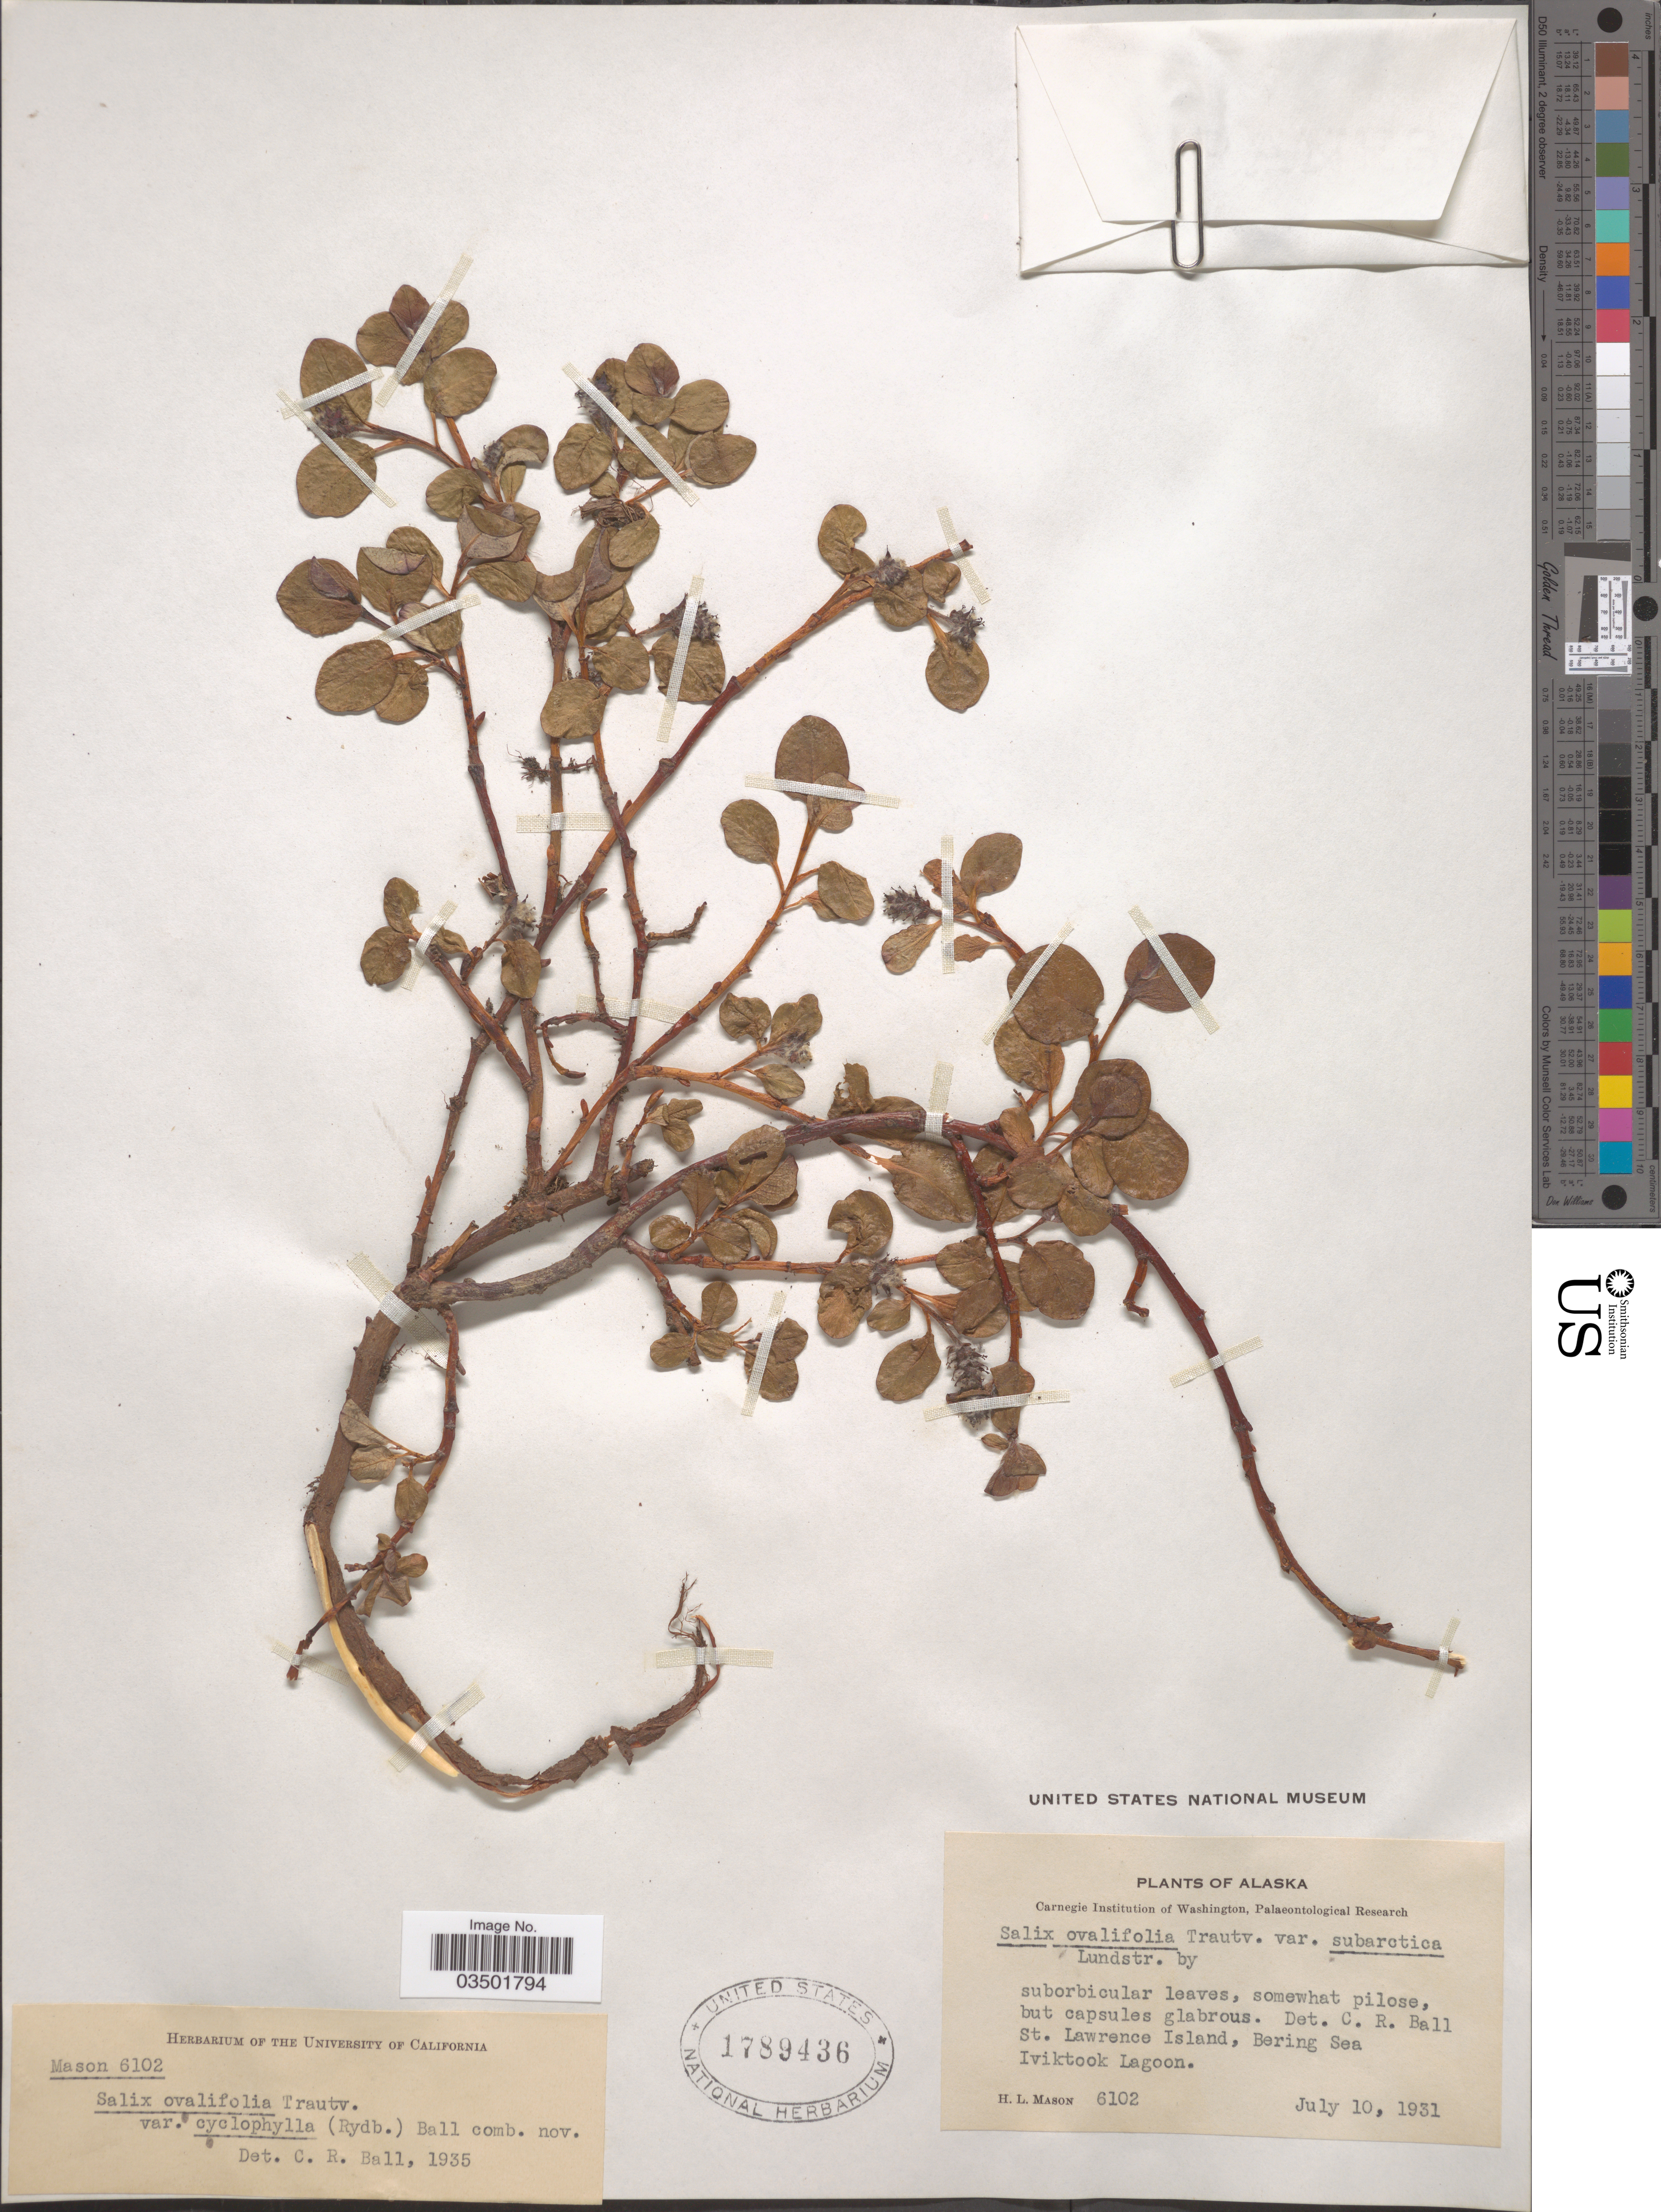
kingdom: Plantae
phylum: Tracheophyta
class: Magnoliopsida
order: Malpighiales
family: Salicaceae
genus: Salix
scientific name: Salix ovalifolia var. cyclophylla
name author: (Rydb.) C.R. Ball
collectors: H. L. Mason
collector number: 6102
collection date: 1931-07-10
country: United States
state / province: Alaska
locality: St. Lawrence Island, Bering Sea Iviktook Lagoon.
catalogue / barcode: US 1789436